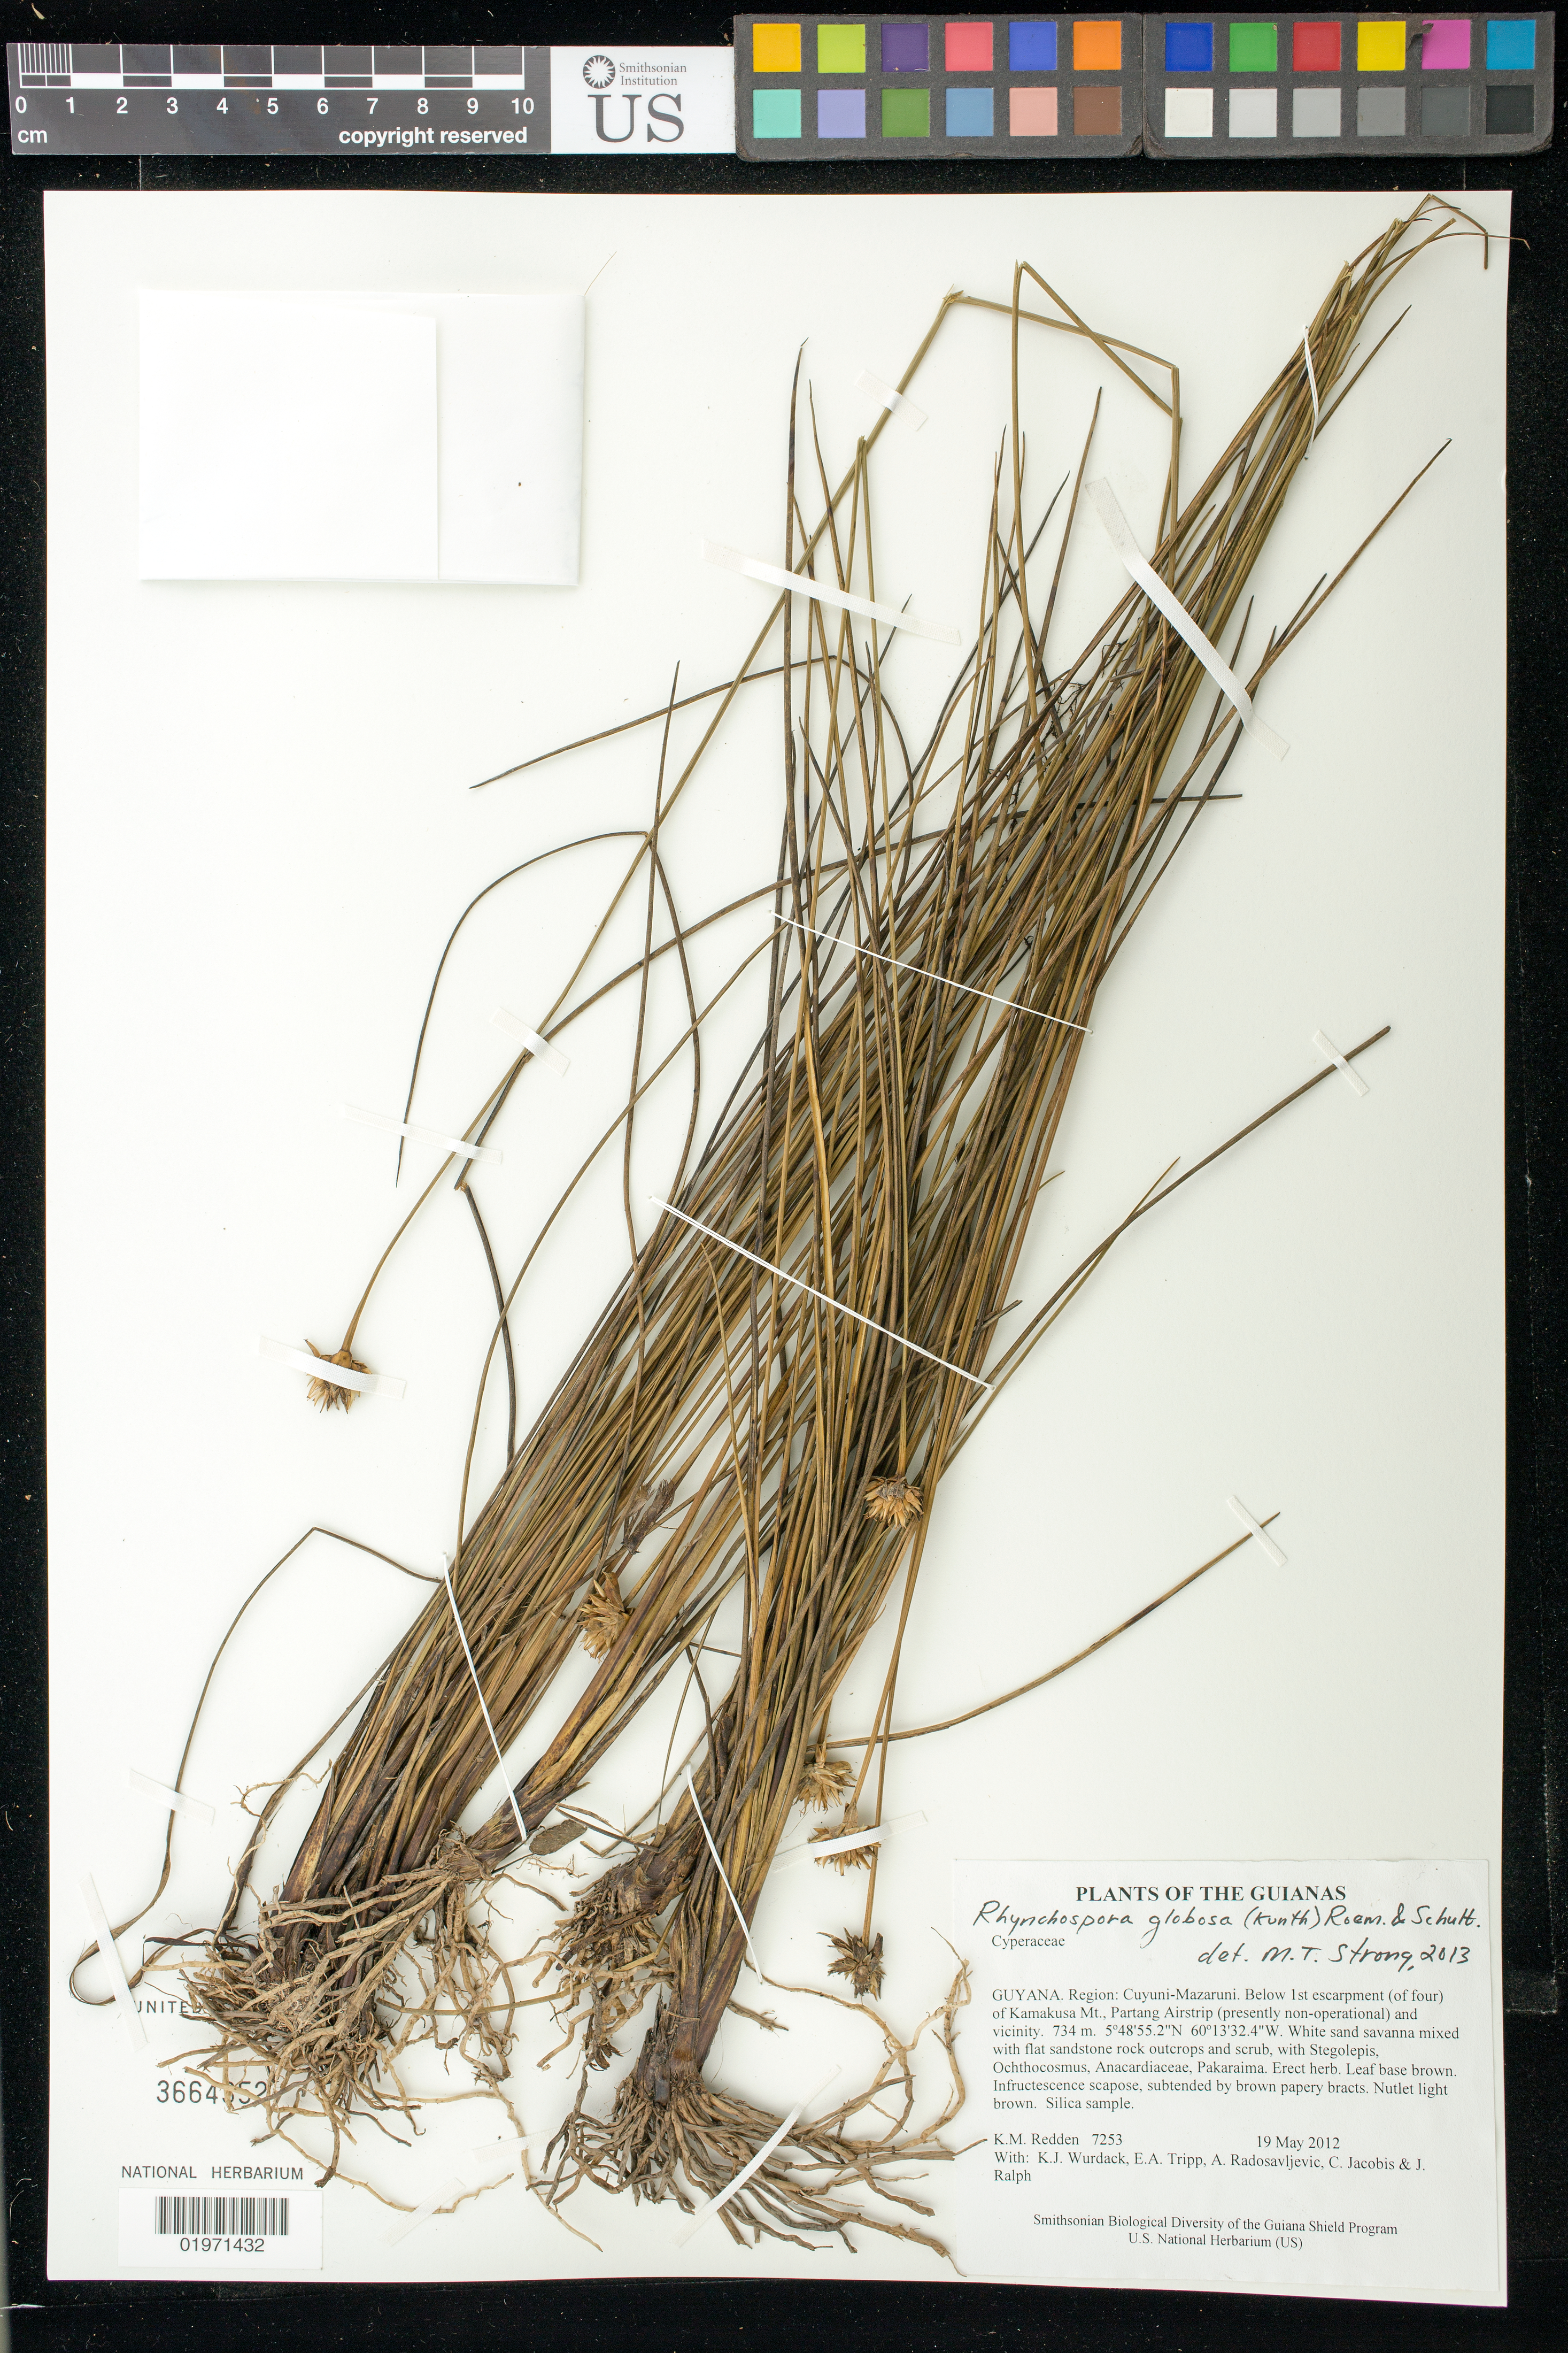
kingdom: Plantae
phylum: Tracheophyta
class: Liliopsida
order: Poales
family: Cyperaceae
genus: Rhynchospora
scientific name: Rhynchospora globosa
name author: (Kunth) Roem. & Schult.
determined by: Strong, M. T., (US), Smithsonian Institution - National Museum of Natural History (UNITED STATES)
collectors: K. M. Redden, K. Wurdack, E. Tripp, A. Radosavljevic, C. Jacobis & J. Ralph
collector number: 7253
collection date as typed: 19 May 2012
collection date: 2012-05-19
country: Guyana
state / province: Cuyuni-Mazaruni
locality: Below 1st escarpment (of four) of Kamakusa Mt., Partang Airstrip (presently non-operational) and vicinity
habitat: White sand savanna mixed with flat sandstone rock outcrops and scrub, with Stegolepis, Ochthocosmus, Anacardiaceae, Pakaraimaea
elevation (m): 734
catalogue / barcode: US 3664352